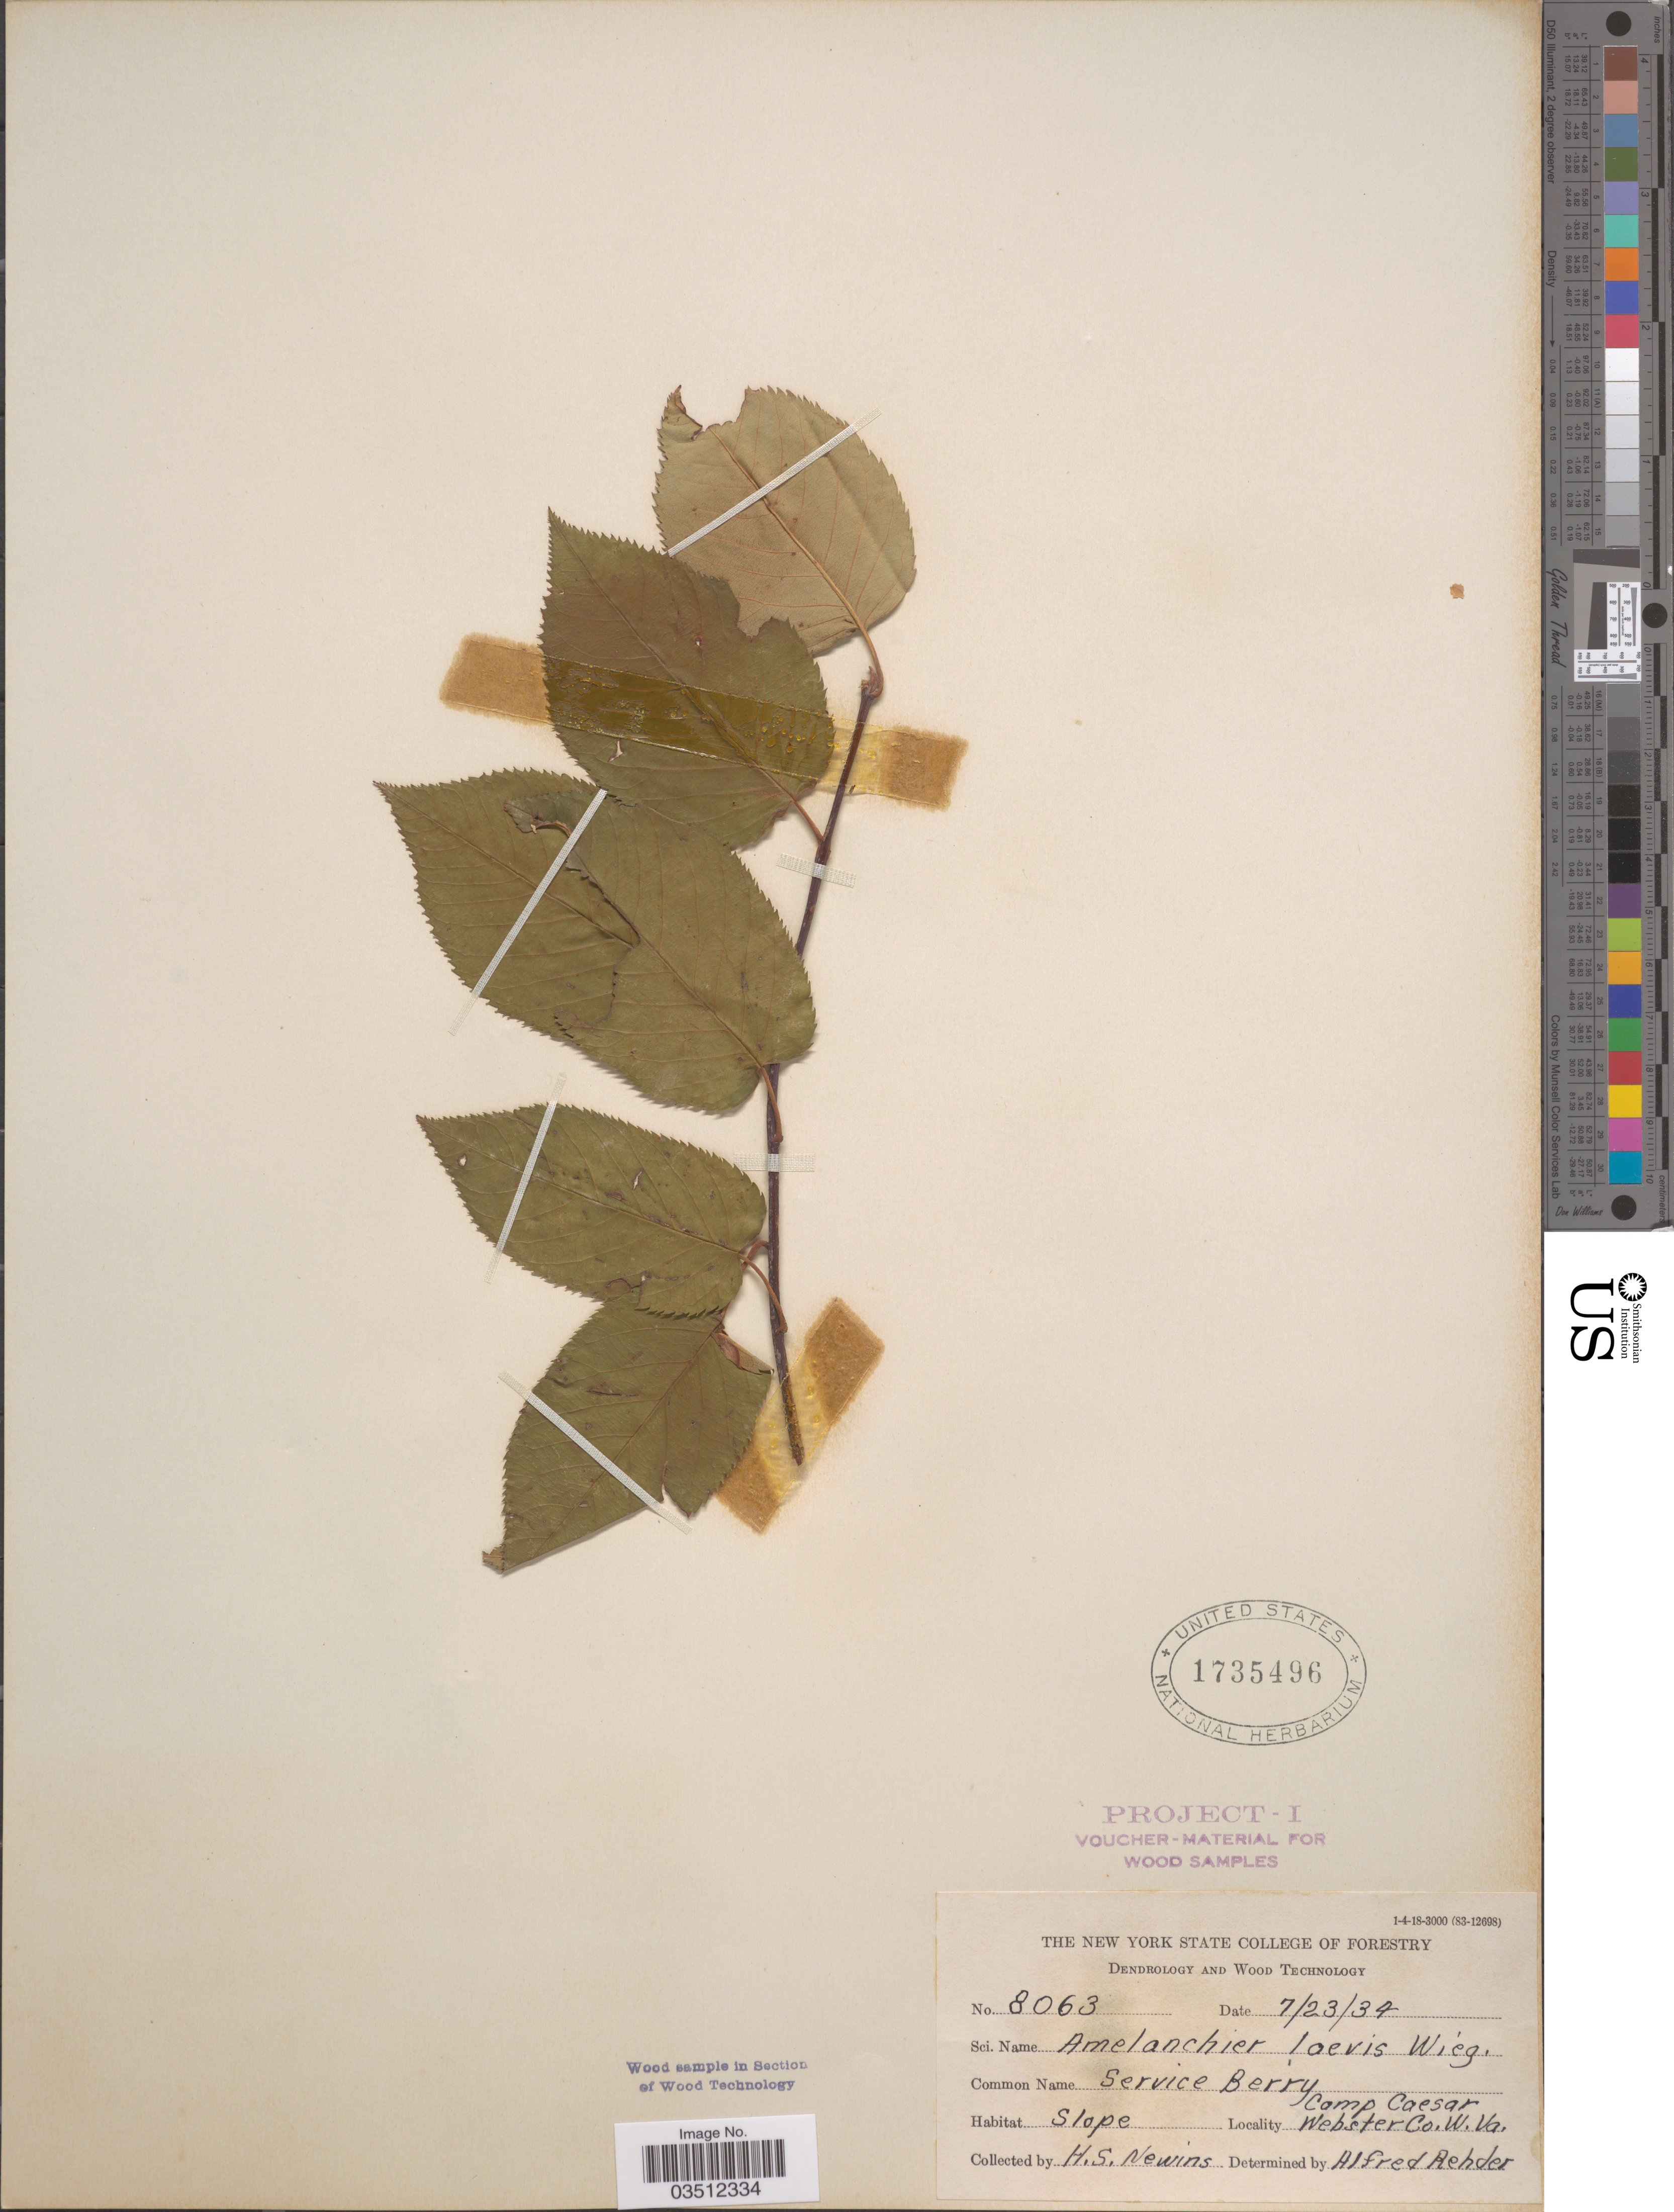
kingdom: Plantae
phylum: Tracheophyta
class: Magnoliopsida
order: Rosales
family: Rosaceae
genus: Amelanchier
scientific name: Amelanchier laevis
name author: Wiegand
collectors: H. Newins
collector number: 8063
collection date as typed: Transcribed d/m/y: 23/7/34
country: United States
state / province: West Virginia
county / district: Webster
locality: Camp Caesar Webster Co. W.Va.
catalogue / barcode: US 1735496